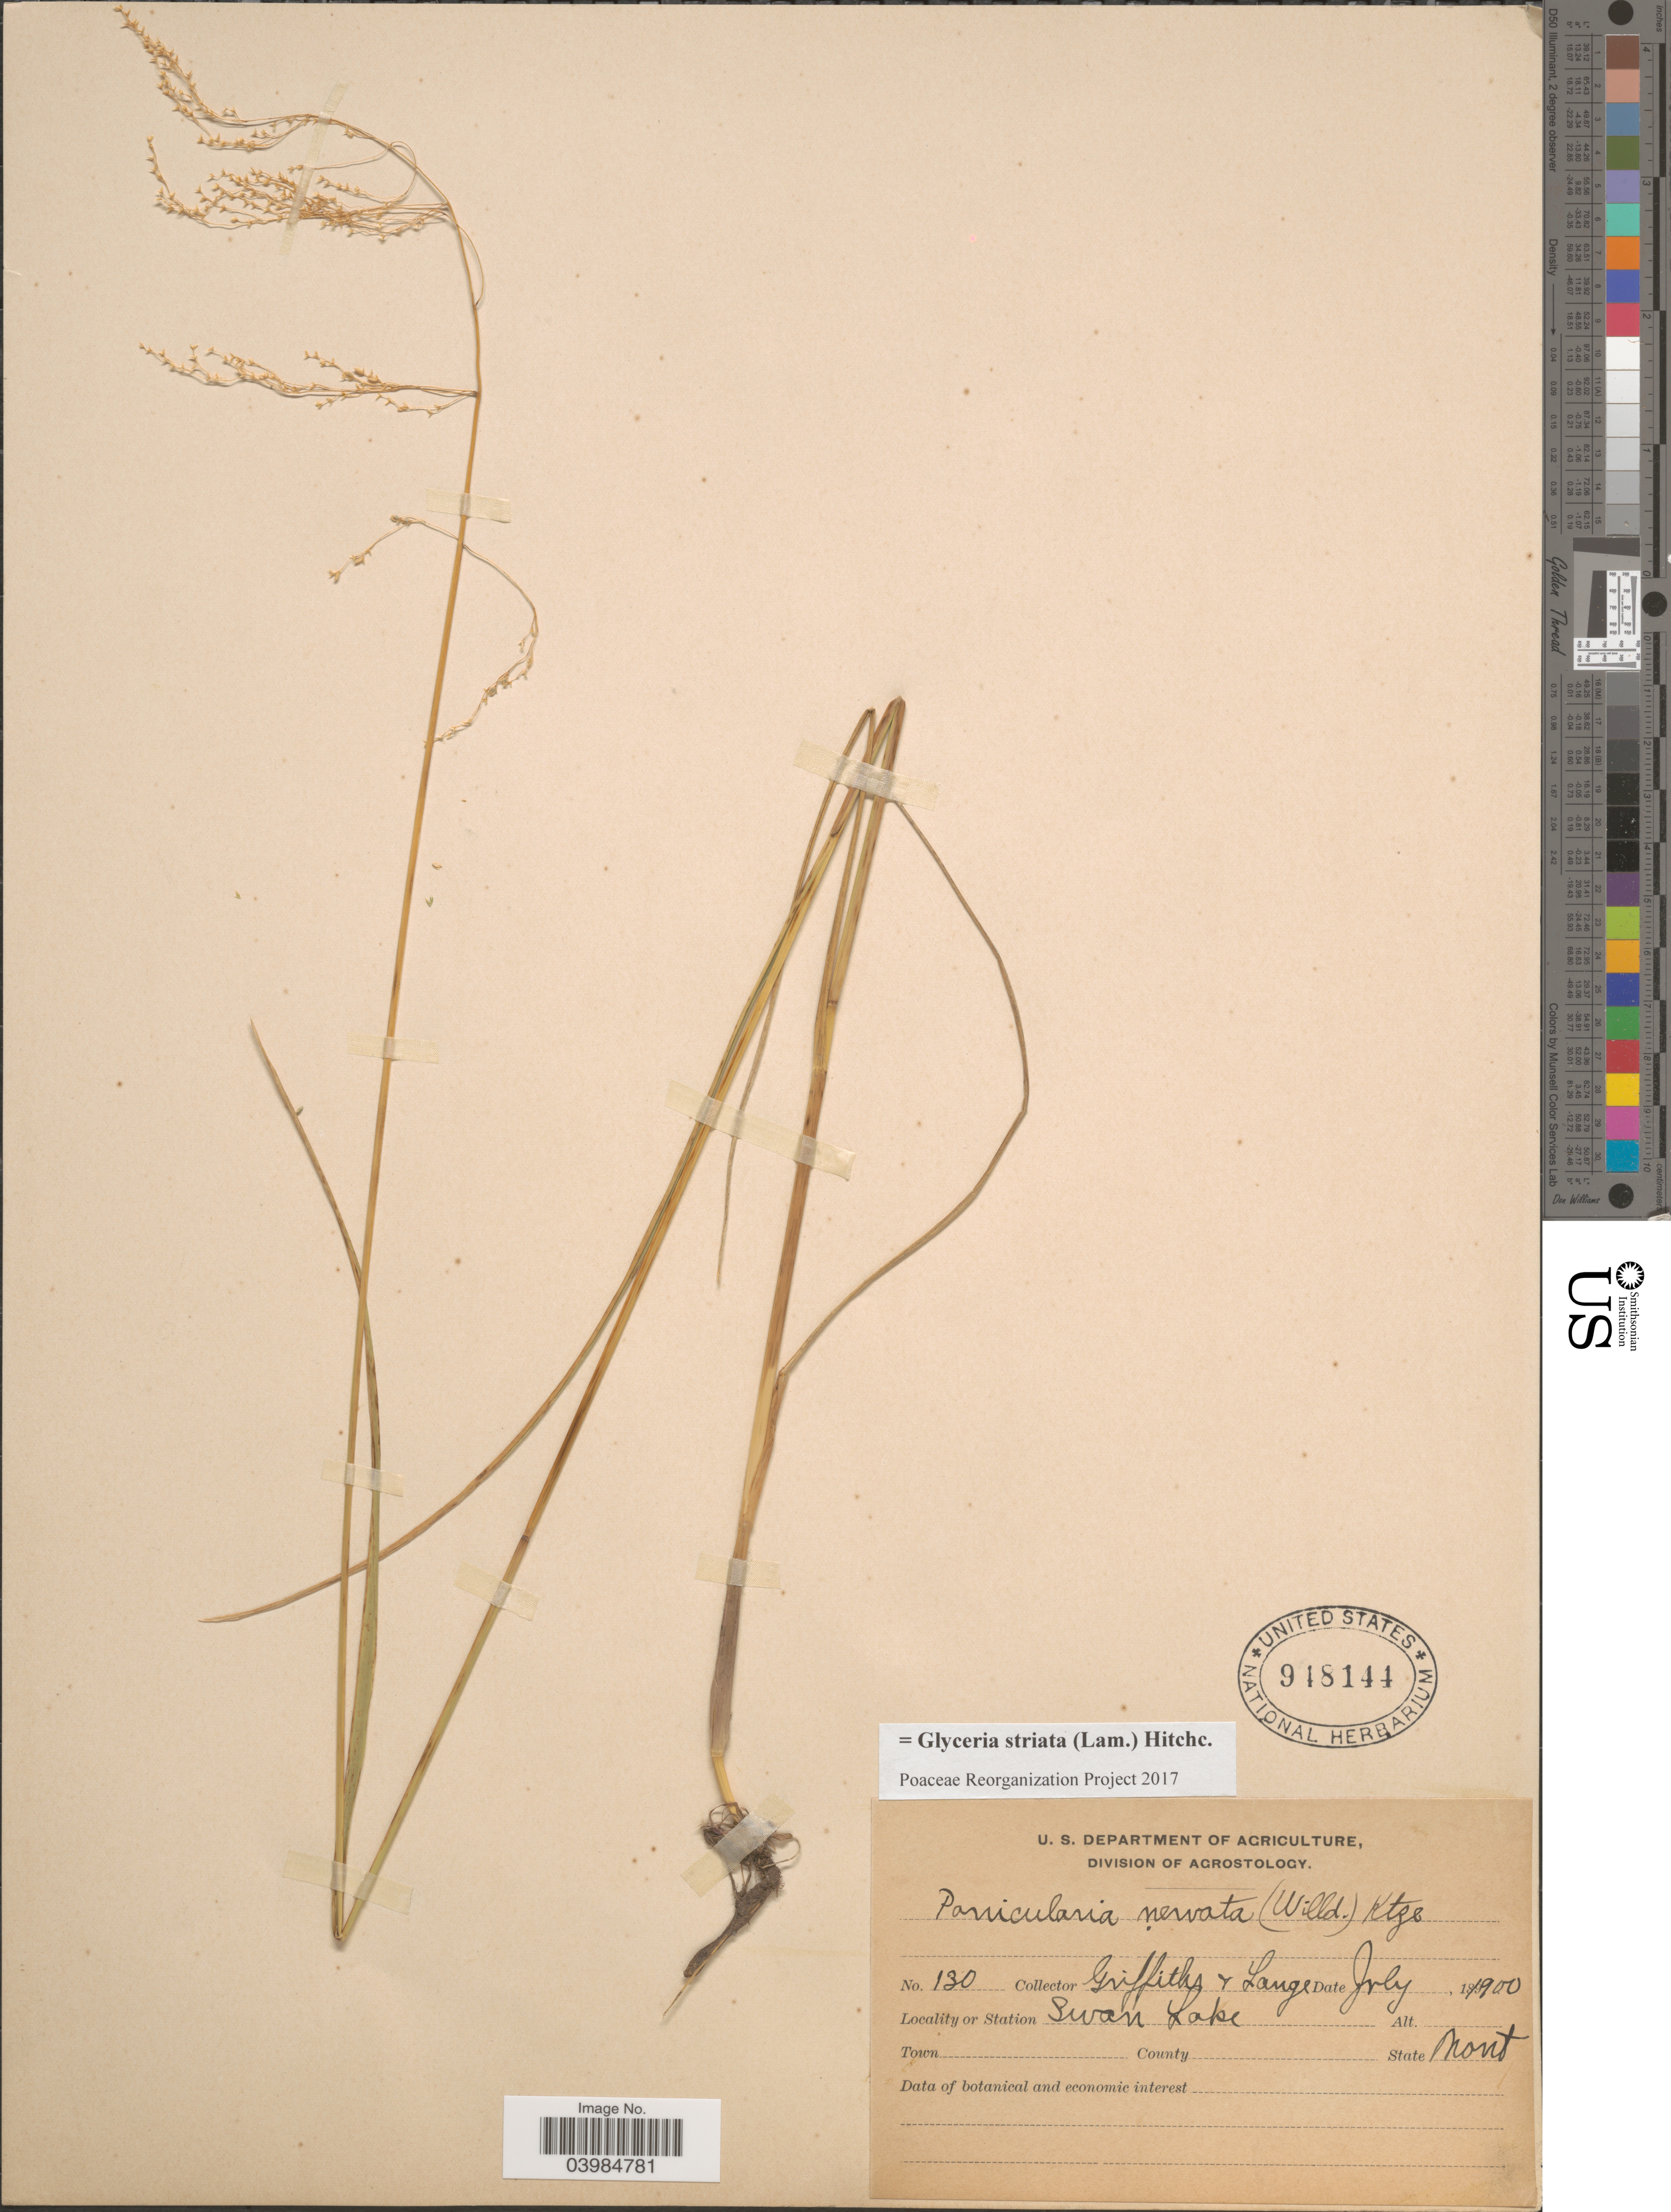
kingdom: Plantae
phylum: Tracheophyta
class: Liliopsida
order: Poales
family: Poaceae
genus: Glyceria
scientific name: Glyceria striata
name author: (Lam.) Hitchc.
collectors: -. Griffith & -- Lange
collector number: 130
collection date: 1900-07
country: United States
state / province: Montana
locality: Swan Lake.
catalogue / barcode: US 948144